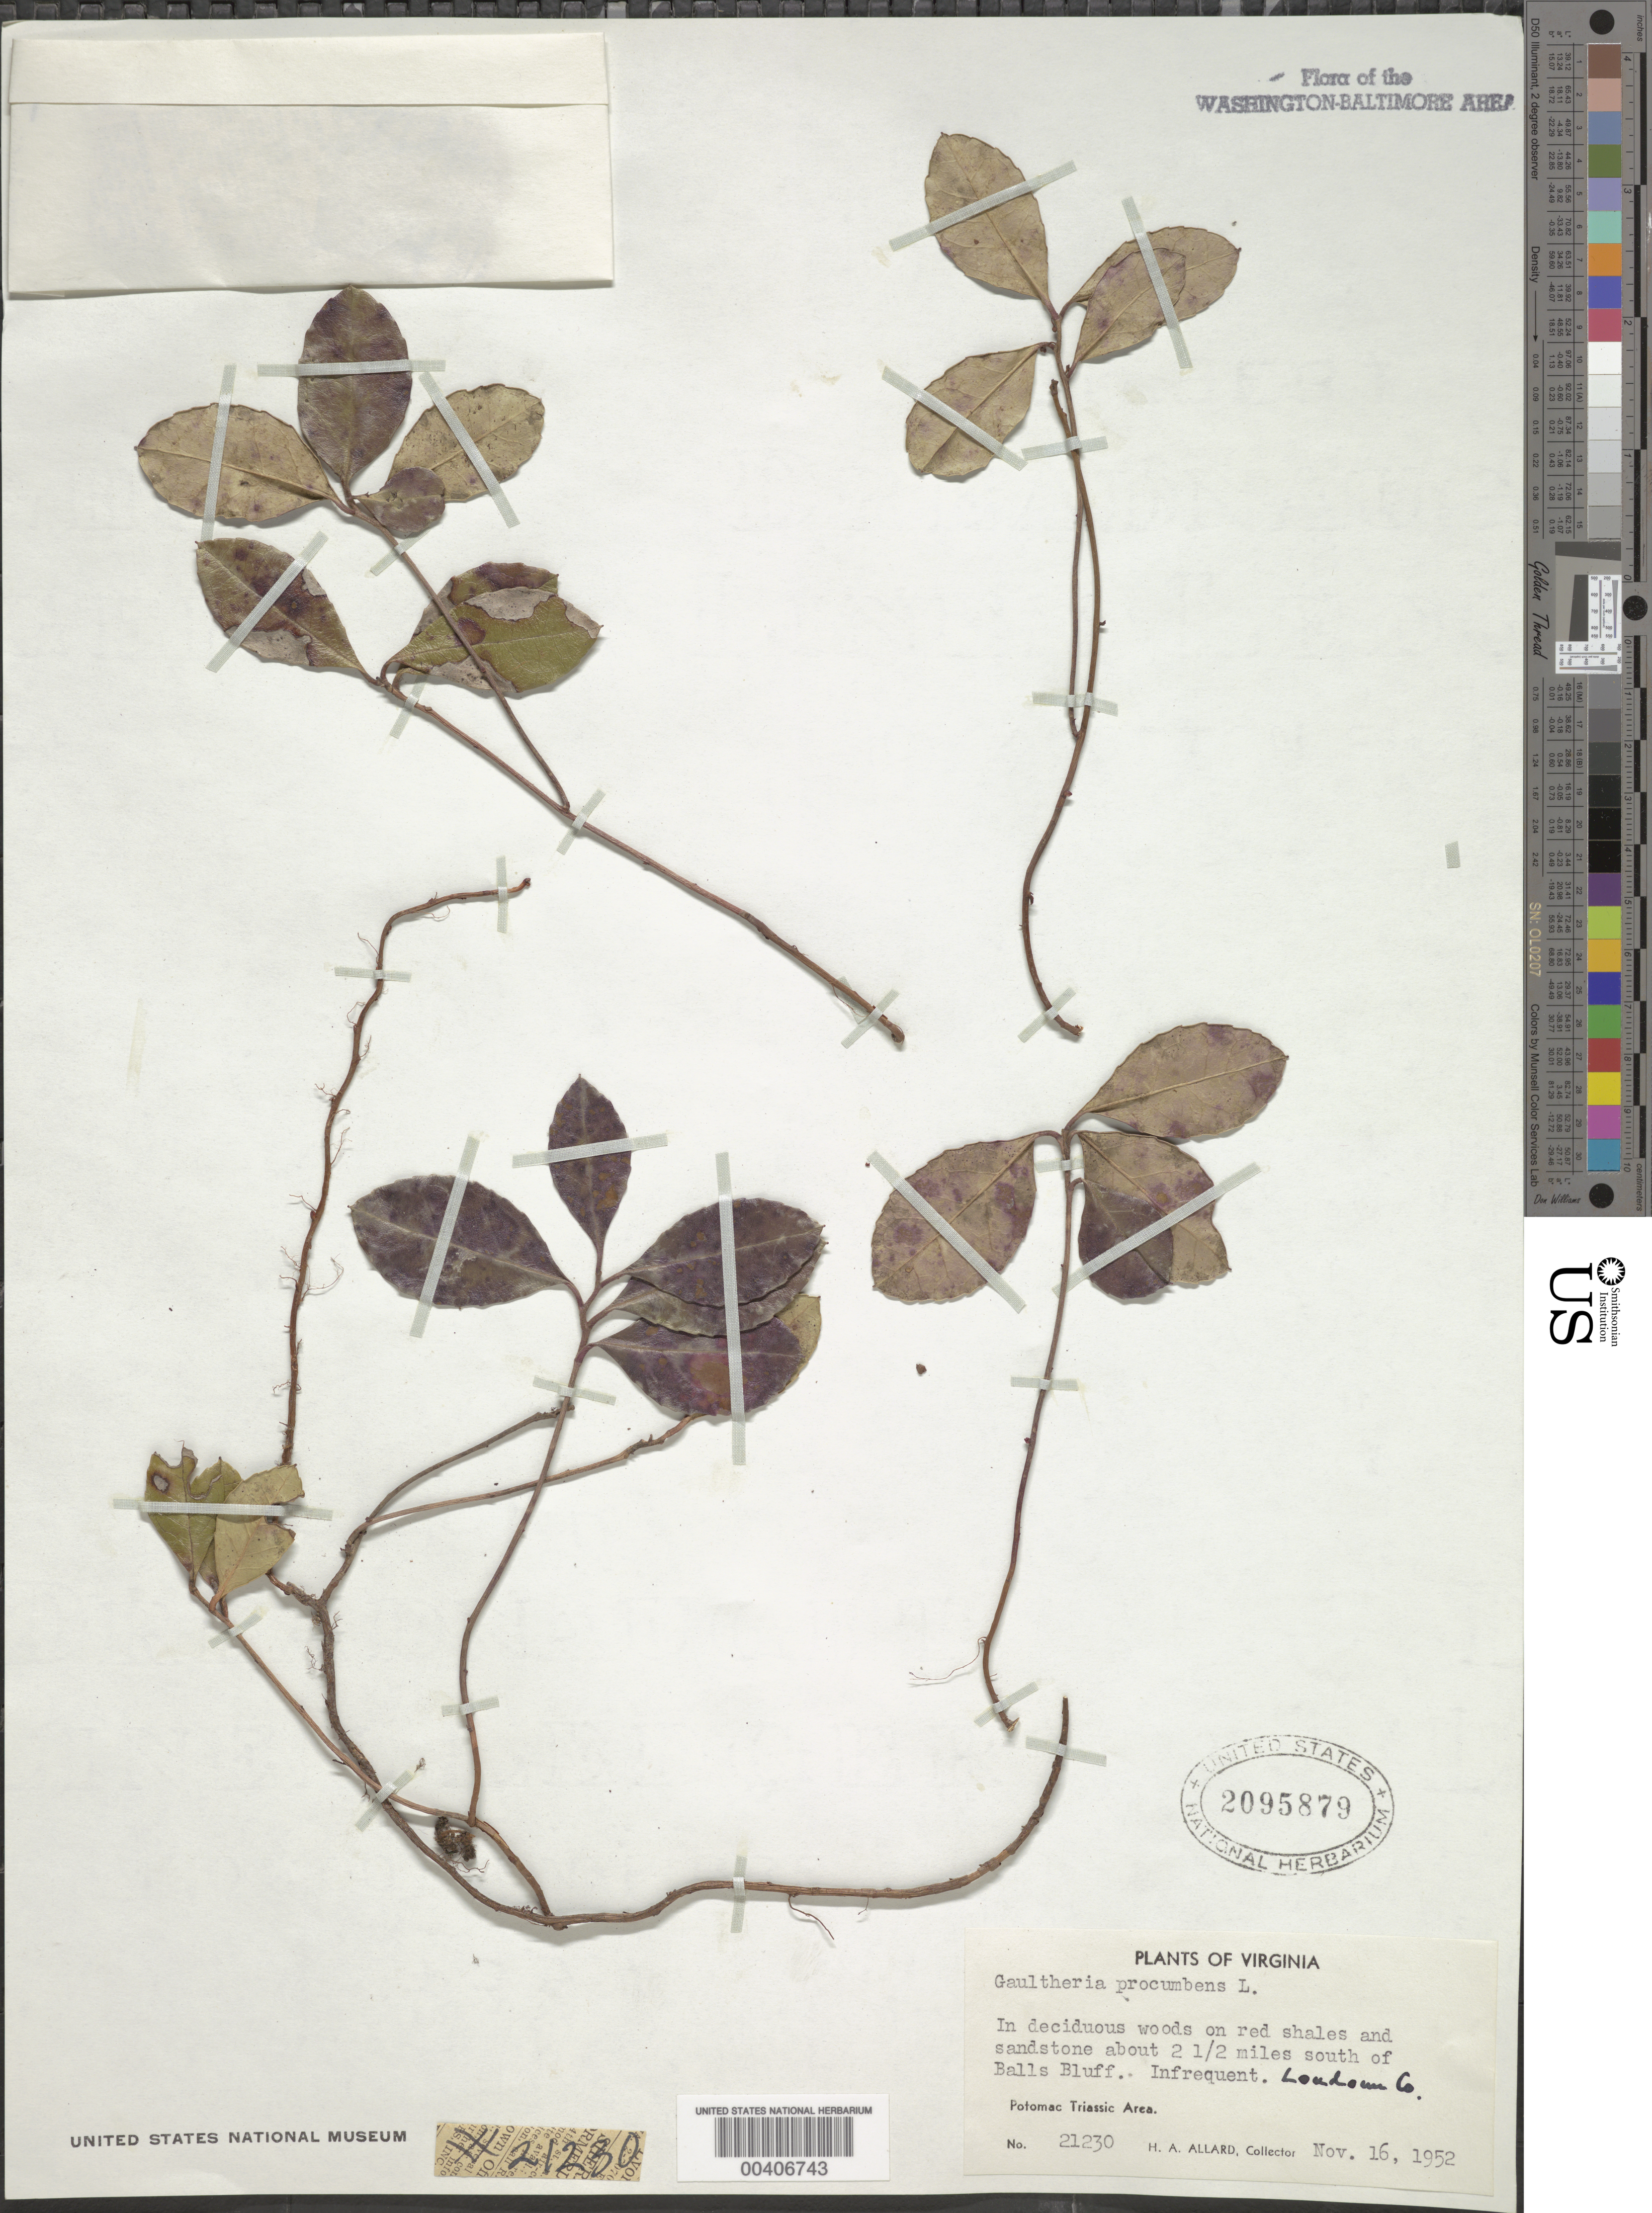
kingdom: Plantae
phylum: Tracheophyta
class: Magnoliopsida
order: Ericales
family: Ericaceae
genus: Gaultheria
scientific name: Gaultheria procumbens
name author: L.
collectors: H. A. Allard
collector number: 21230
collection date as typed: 16 Nov 1952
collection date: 1952-11-16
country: United States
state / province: Virginia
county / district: Loudoun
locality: South of Balls Bluff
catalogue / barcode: US 2095879